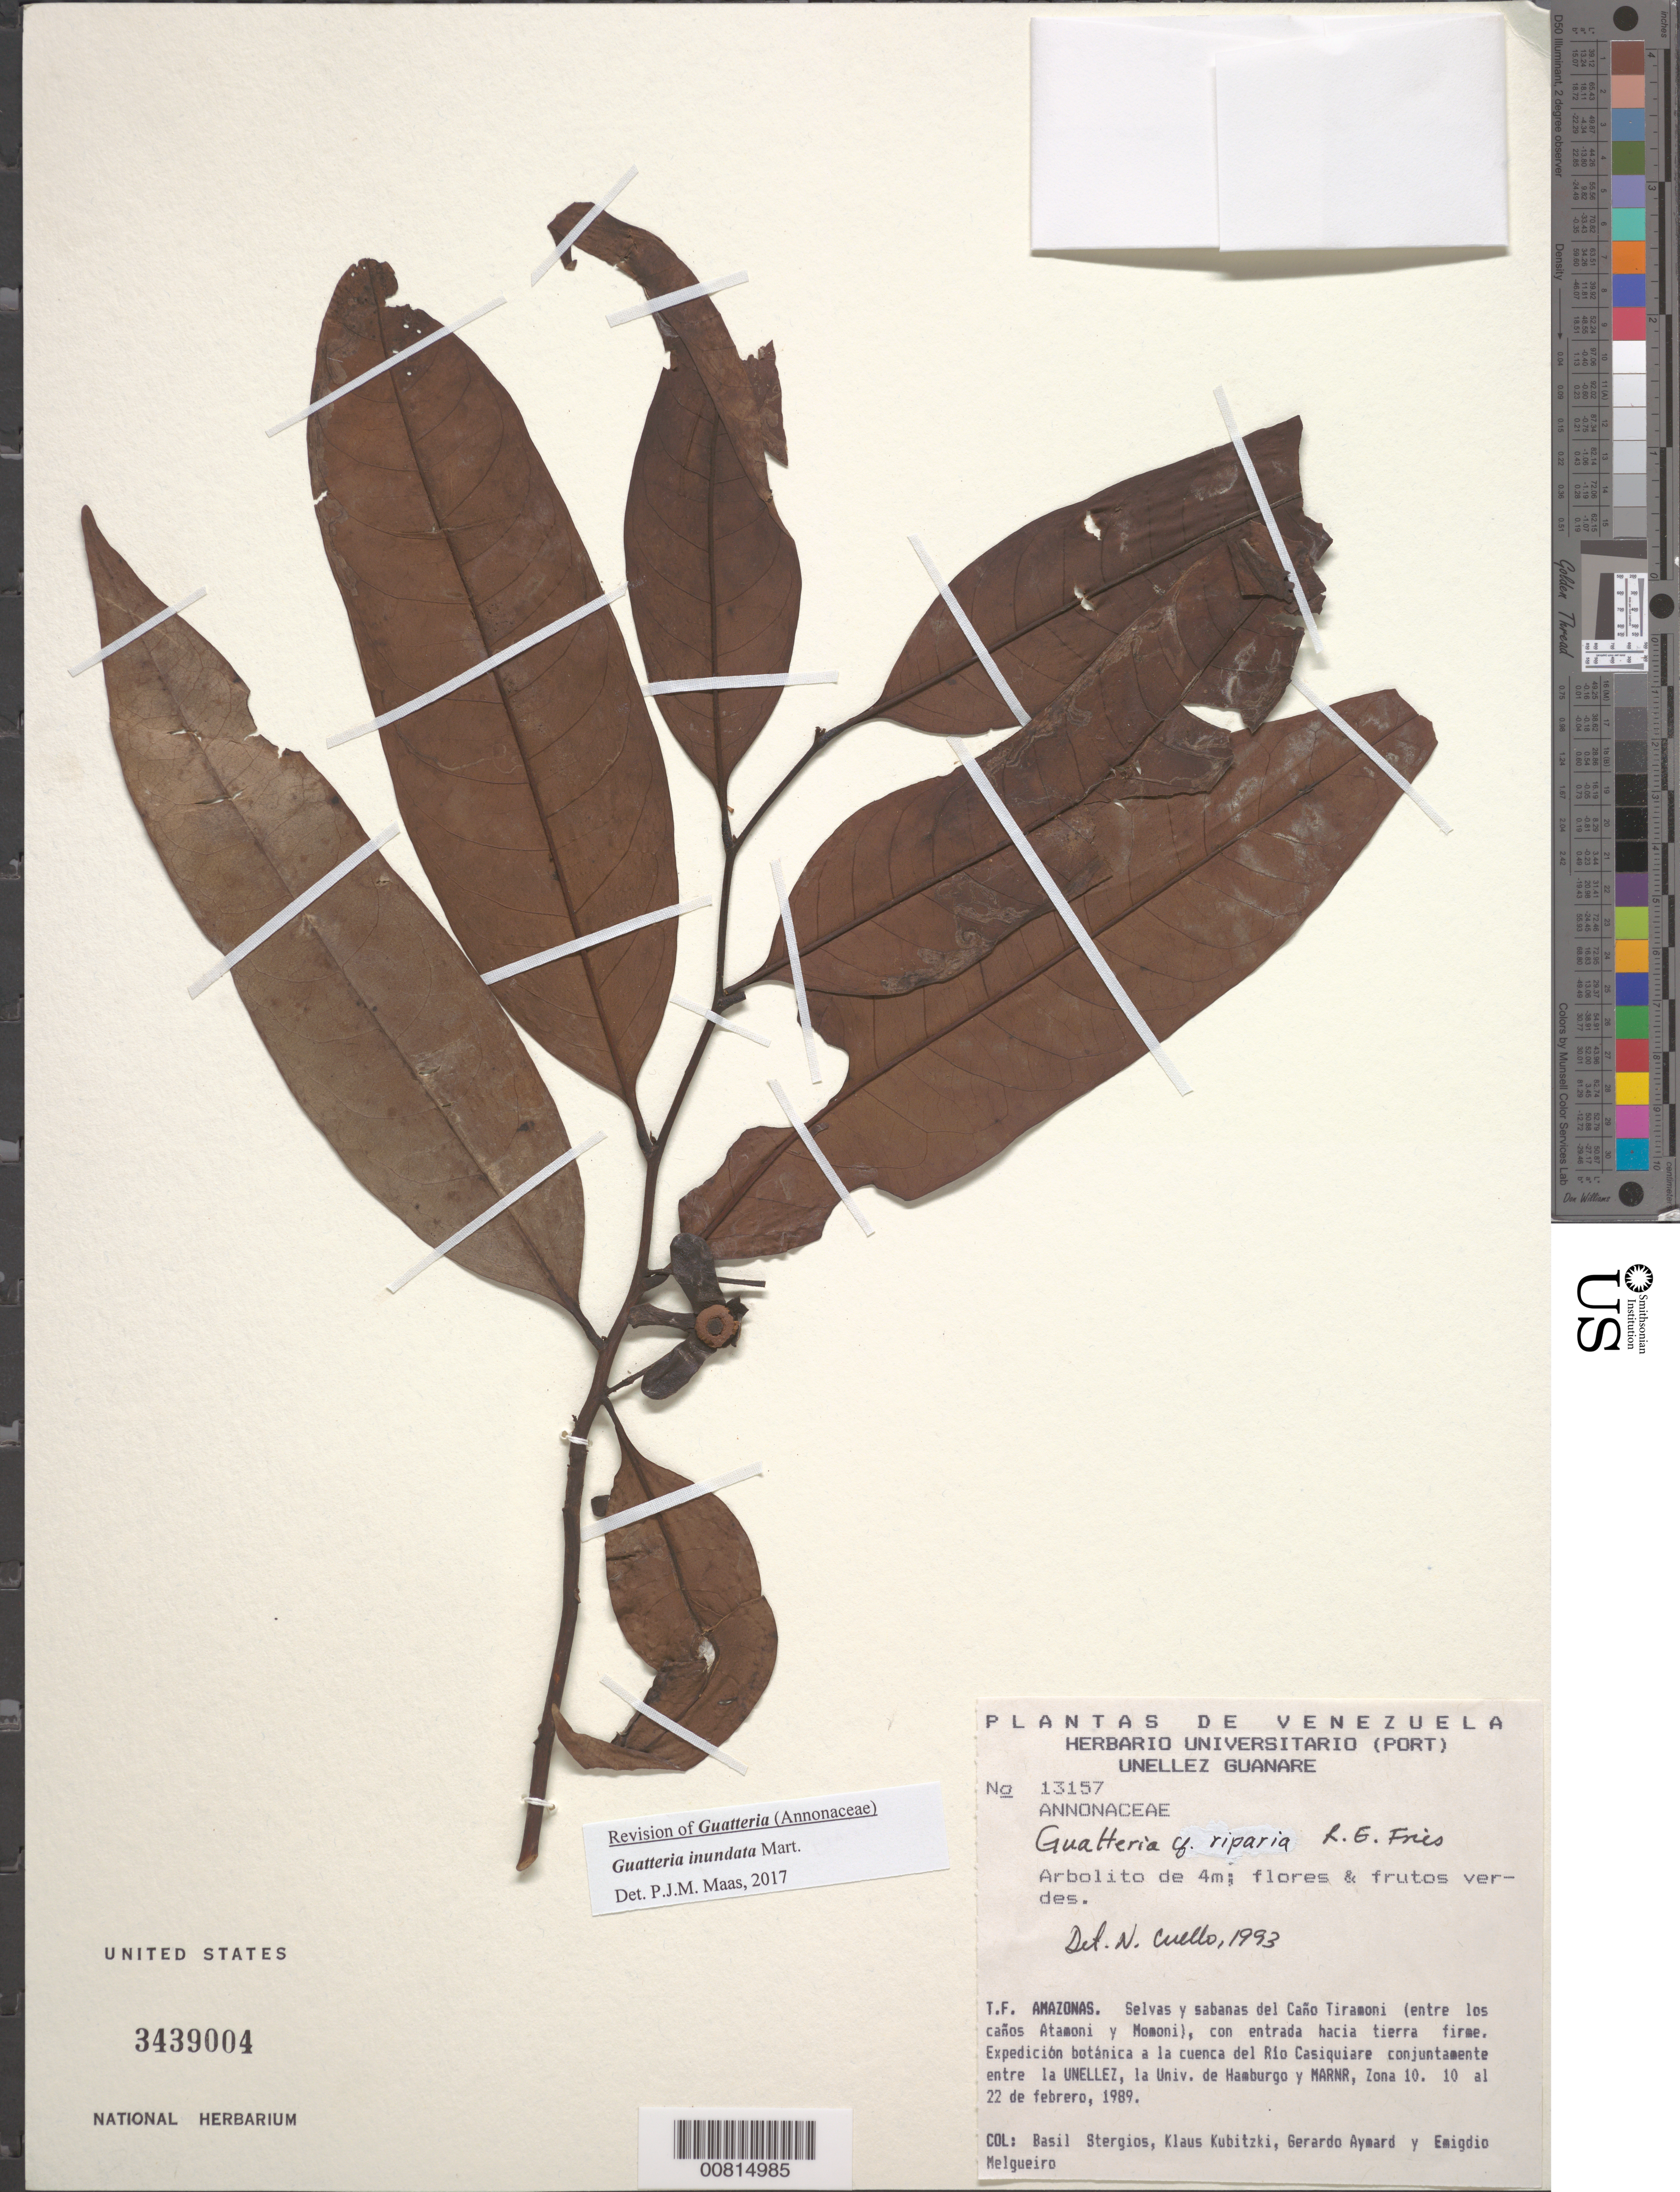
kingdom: Plantae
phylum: Tracheophyta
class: Magnoliopsida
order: Magnoliales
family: Annonaceae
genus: Guatteria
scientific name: Guatteria inundata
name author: Mart.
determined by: Maas, Paul J.; Maas, H.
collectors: B. G. Stergios, K. Kubitzki, G. A. Aymard & E. Melgueiro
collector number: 13157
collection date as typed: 10-Feb-89 to 22-Feb-89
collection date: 1989-02-10/1989-02-22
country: Venezuela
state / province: Amazonas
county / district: Río Negro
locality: Río Casiquiare, Caño Tiramoni, entre el Caño Atamoni y Caño Momoni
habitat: Selvas y sabanas del cano, con entrada hacia tierra firme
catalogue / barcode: US 3439004